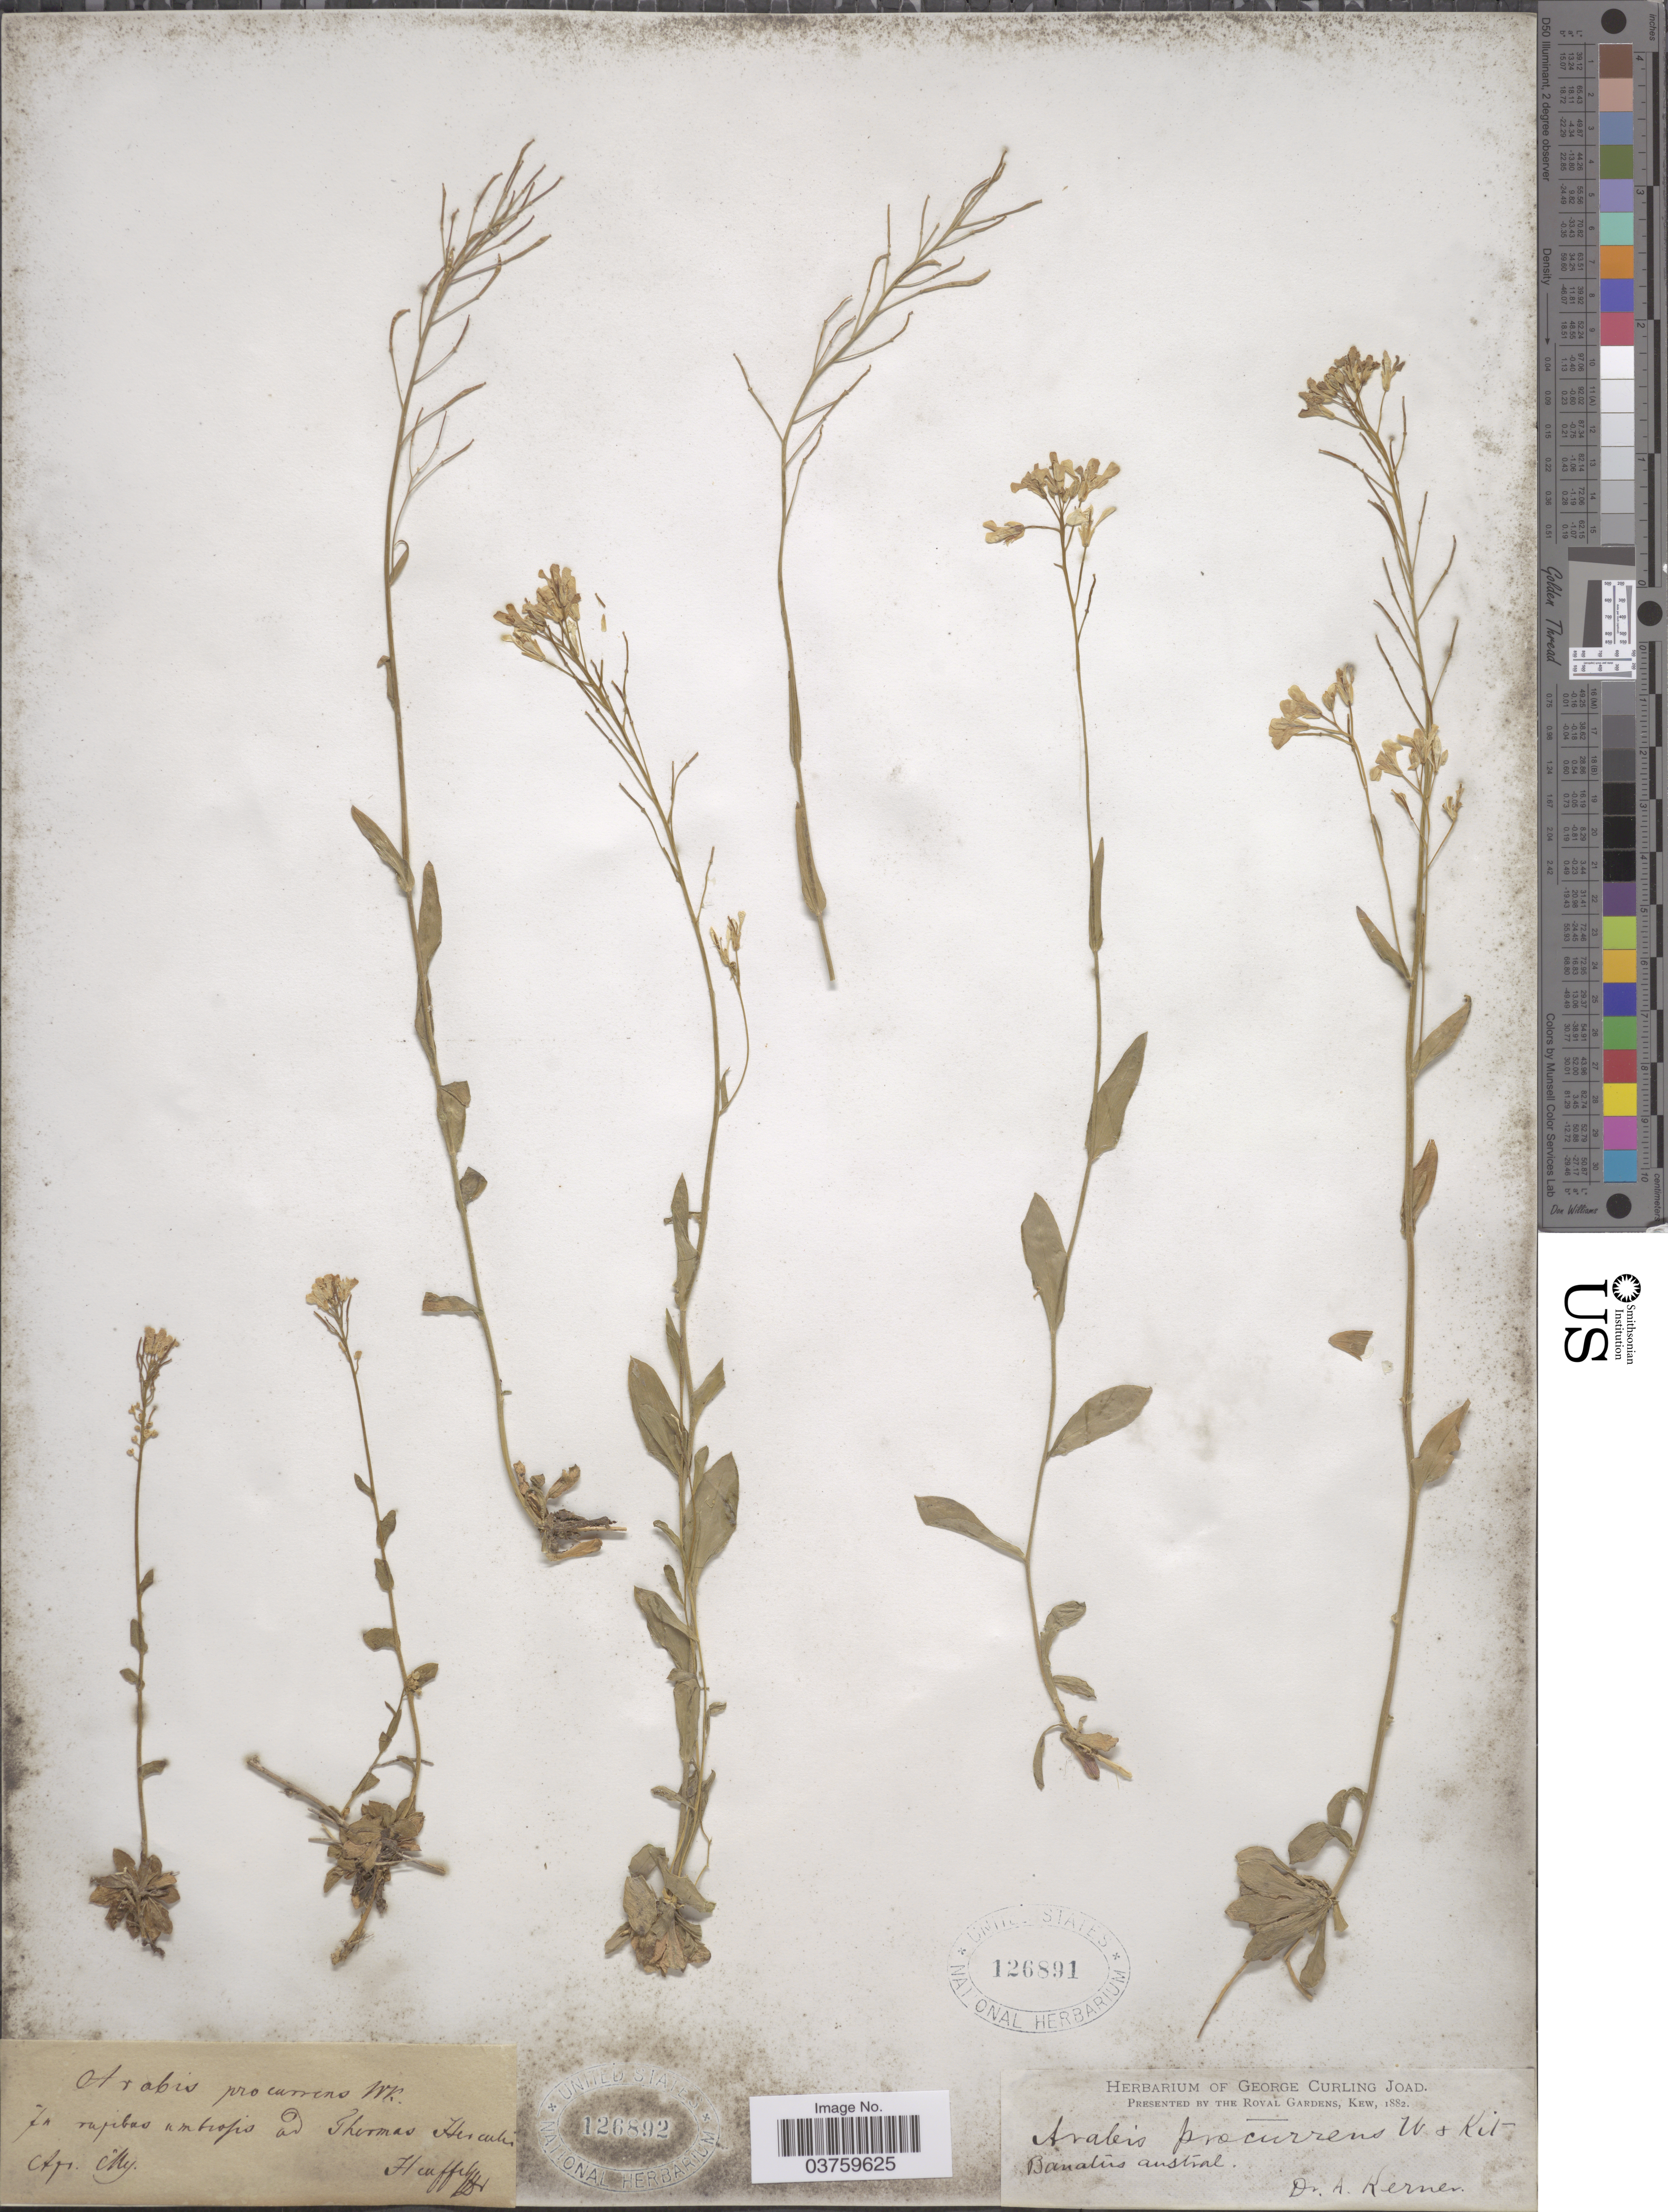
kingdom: Plantae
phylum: Tracheophyta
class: Magnoliopsida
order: Brassicales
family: Brassicaceae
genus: Arabis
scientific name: Arabis procurrens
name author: Waldst. & Kit.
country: Romania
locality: In rupibus umbrosis ad Thermas Hercules.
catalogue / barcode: US 126892-2